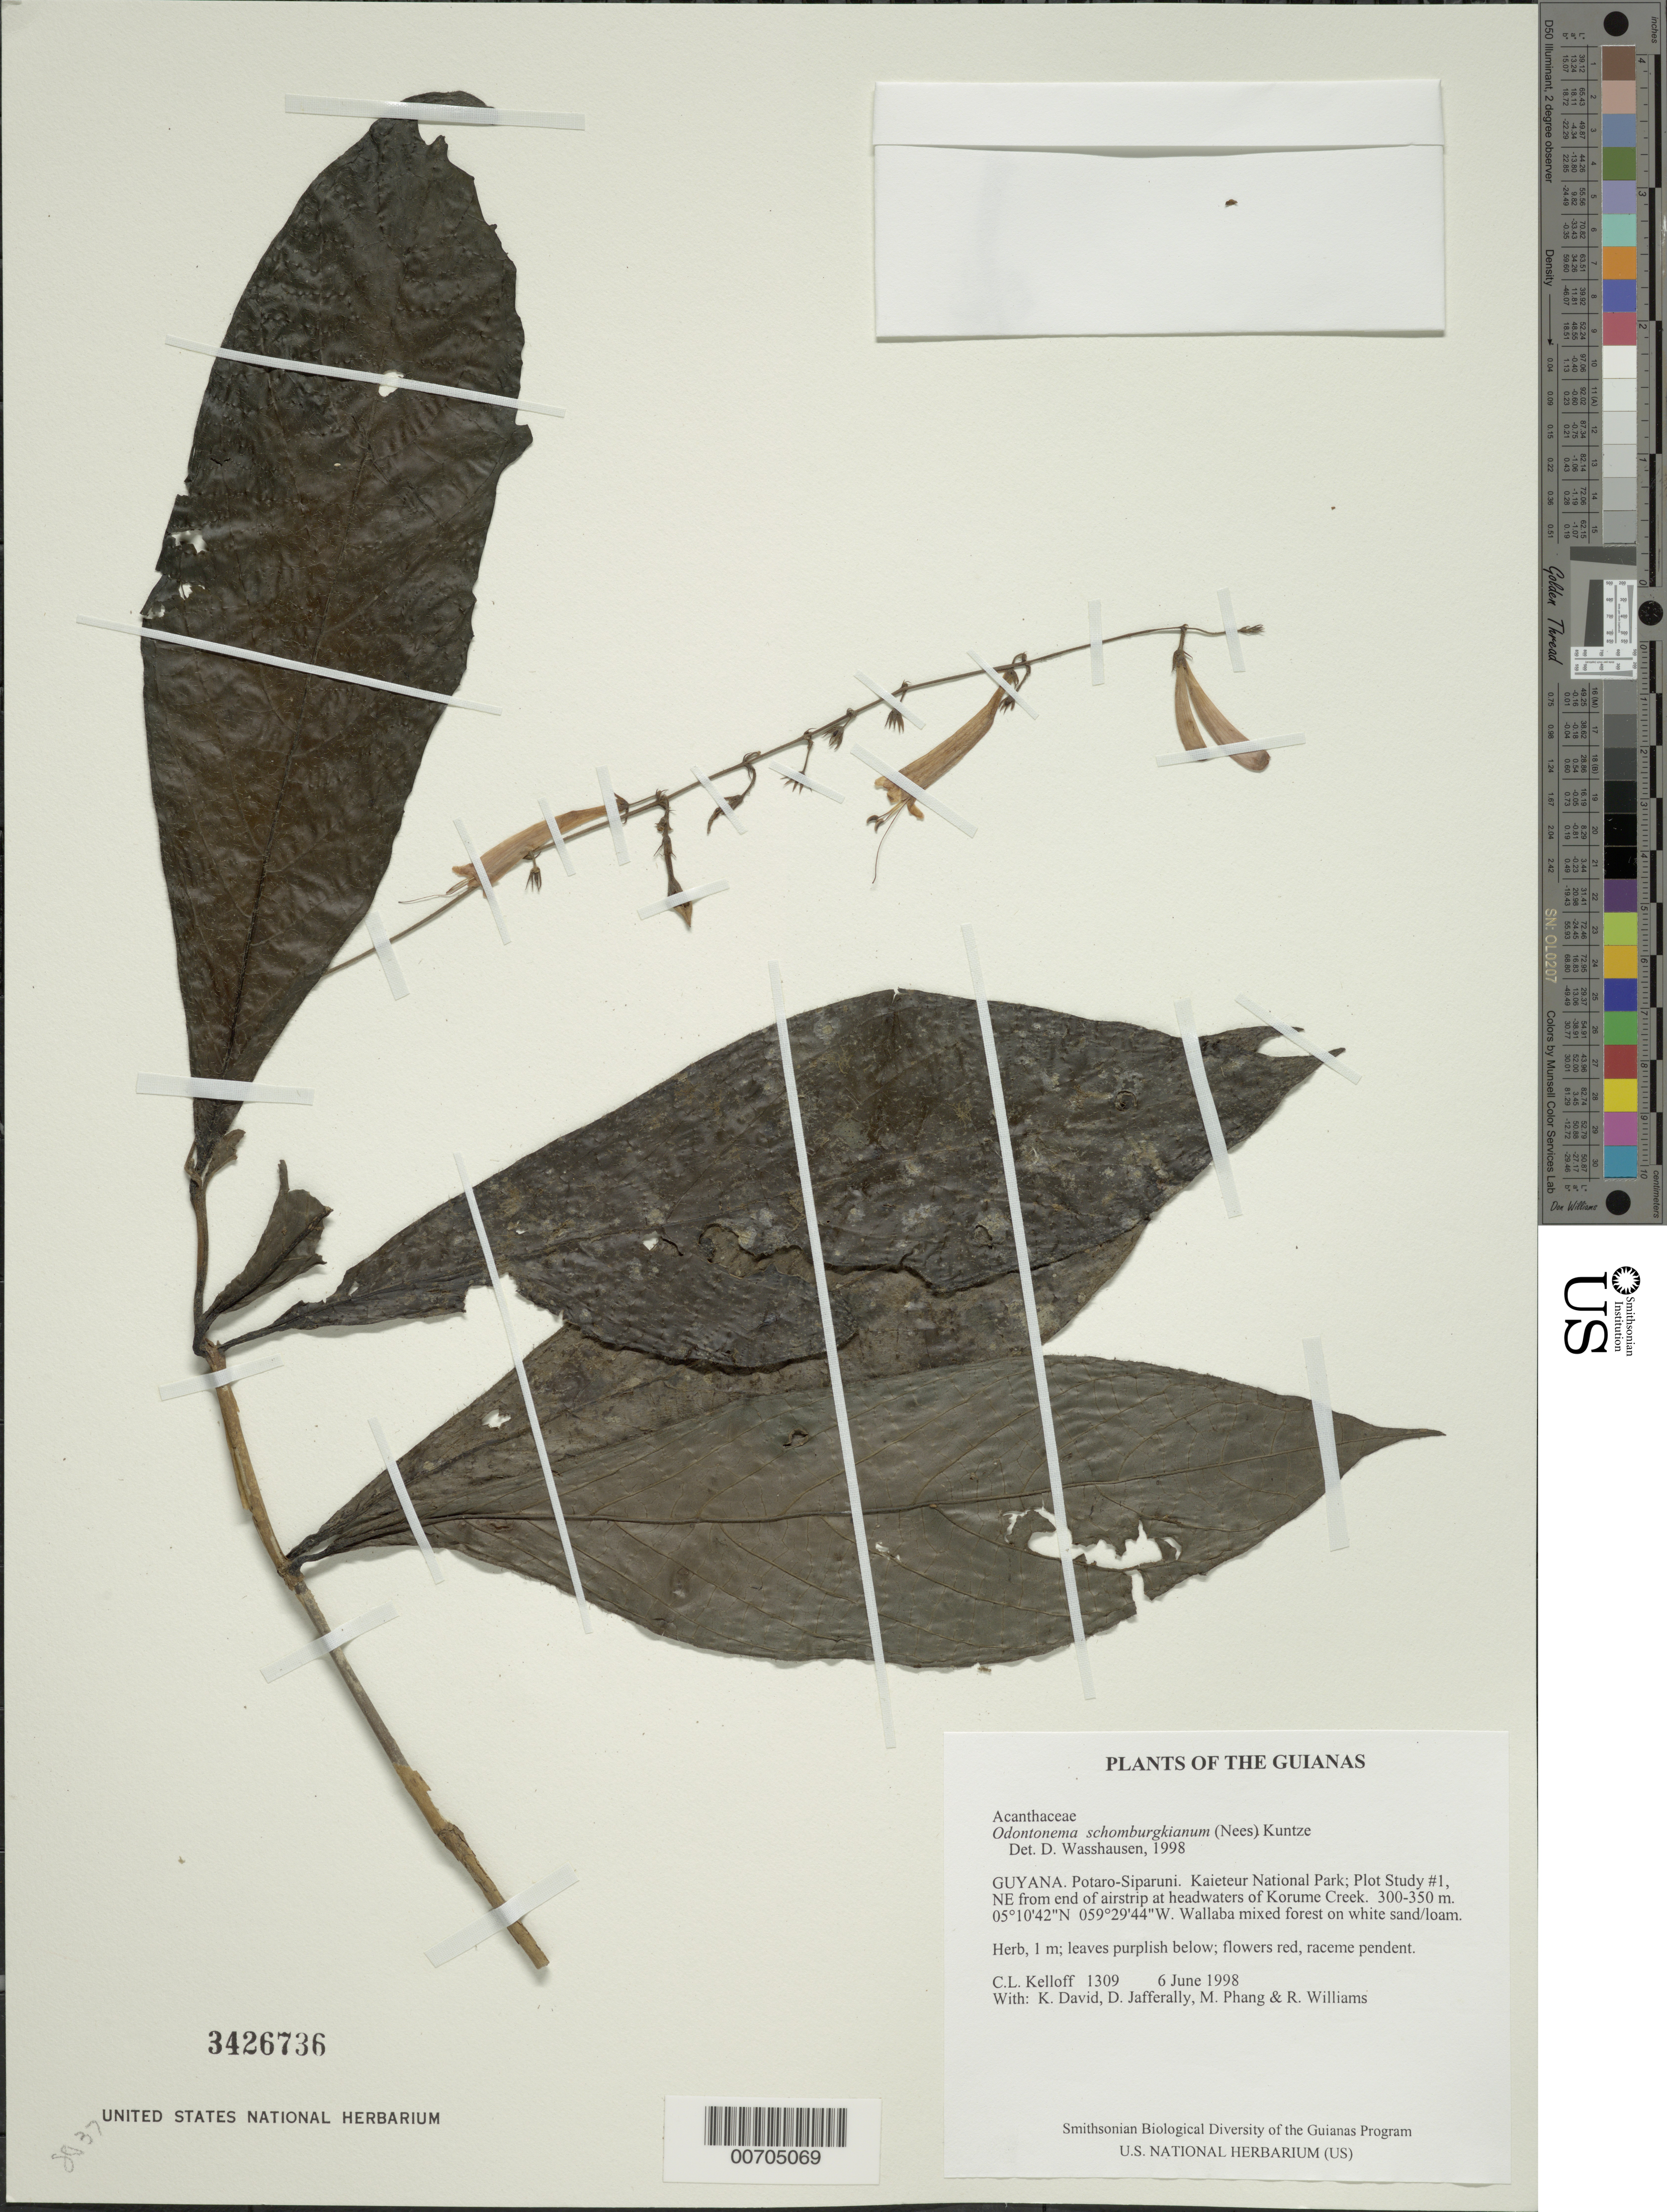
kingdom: Plantae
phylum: Tracheophyta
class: Magnoliopsida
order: Lamiales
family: Acanthaceae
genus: Odontonema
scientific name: Odontonema schomburgkianum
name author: (Nees) Kuntze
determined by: Wasshausen, Dieter C., (BOT), Smithsonian Institution - National Museum of Natural History (UNITED STATES)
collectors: C. L. Kelloff, K. David, D. Jafferally, M. Phang & R. Williams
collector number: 1309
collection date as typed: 6 June 1998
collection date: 1998-06-06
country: Guyana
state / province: Potaro-Siparuni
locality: Kaieteur National Park; Plot Study #1, NE from end of airstrip at headwaters of Korume Creek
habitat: Wallaba mixed forest on white sand/loam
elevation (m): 300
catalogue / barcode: US 3426736